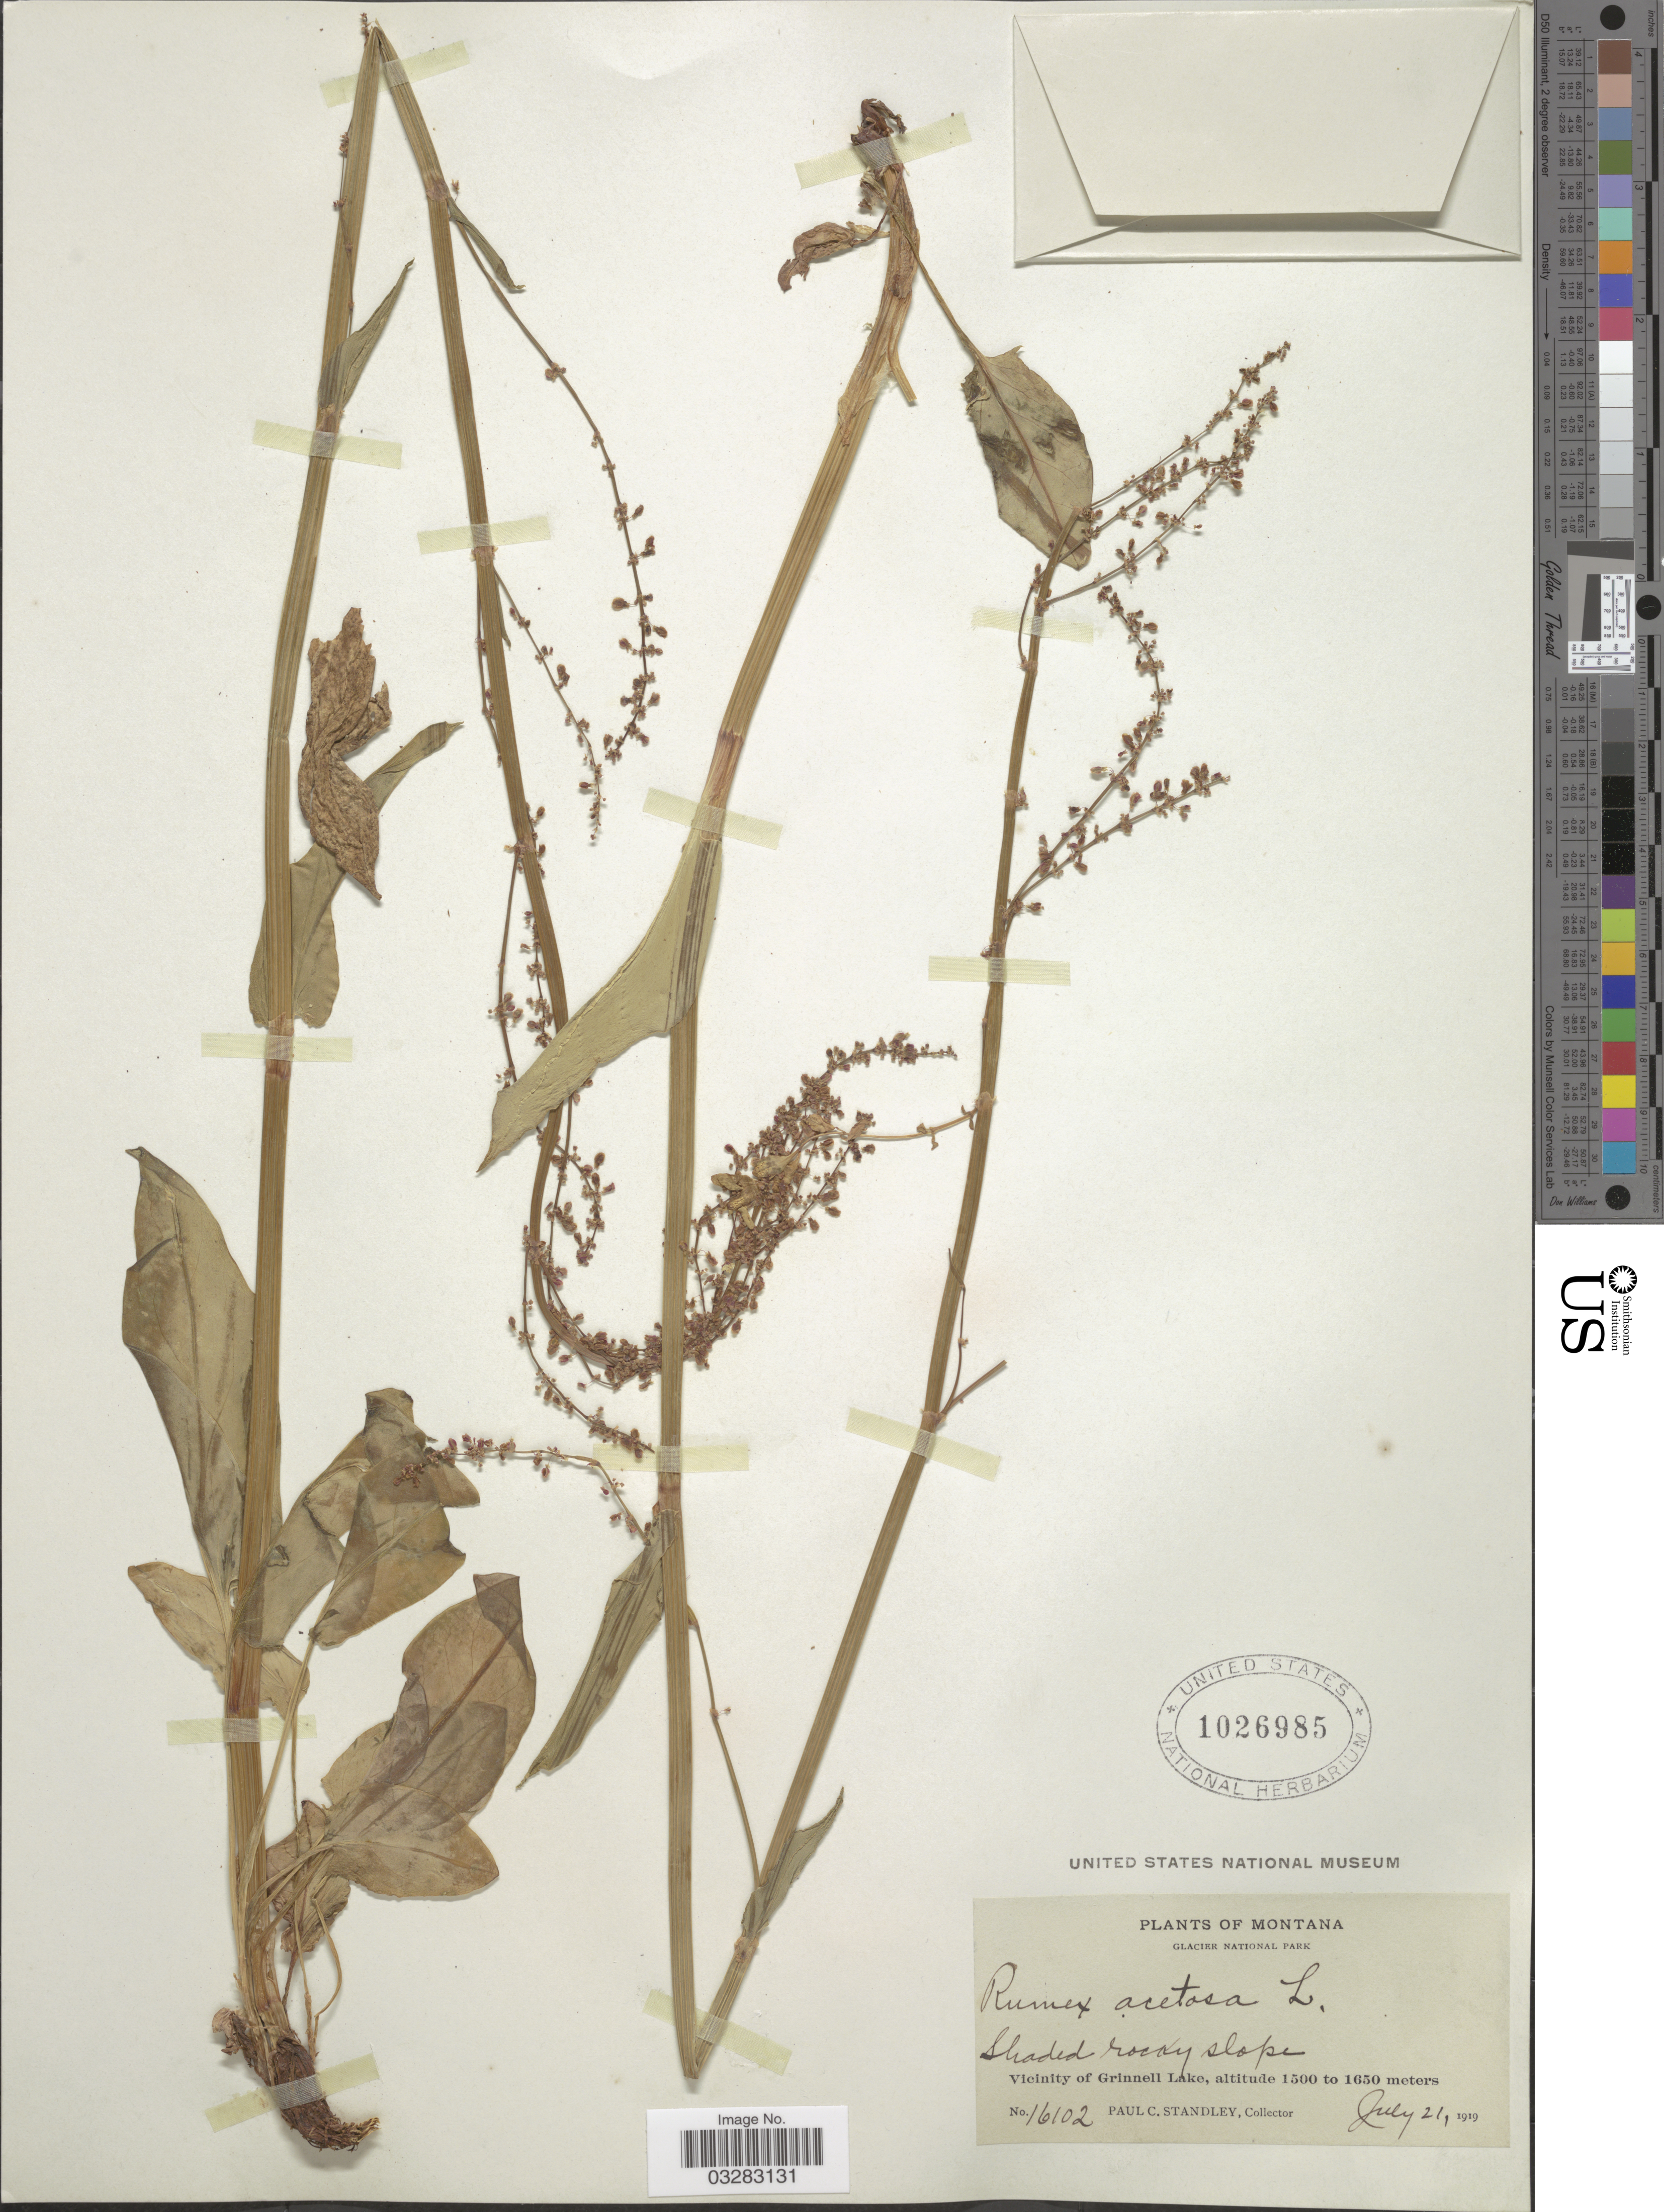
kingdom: Plantae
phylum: Tracheophyta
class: Magnoliopsida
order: Caryophyllales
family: Polygonaceae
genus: Rumex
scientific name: Rumex acetosa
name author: L.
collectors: P. C. Standley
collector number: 16102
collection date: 1919-07-21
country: United States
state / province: Montana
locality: Glacier National Park. Vicinity of Grinnell Lake.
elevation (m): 1500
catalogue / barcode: US 1026985